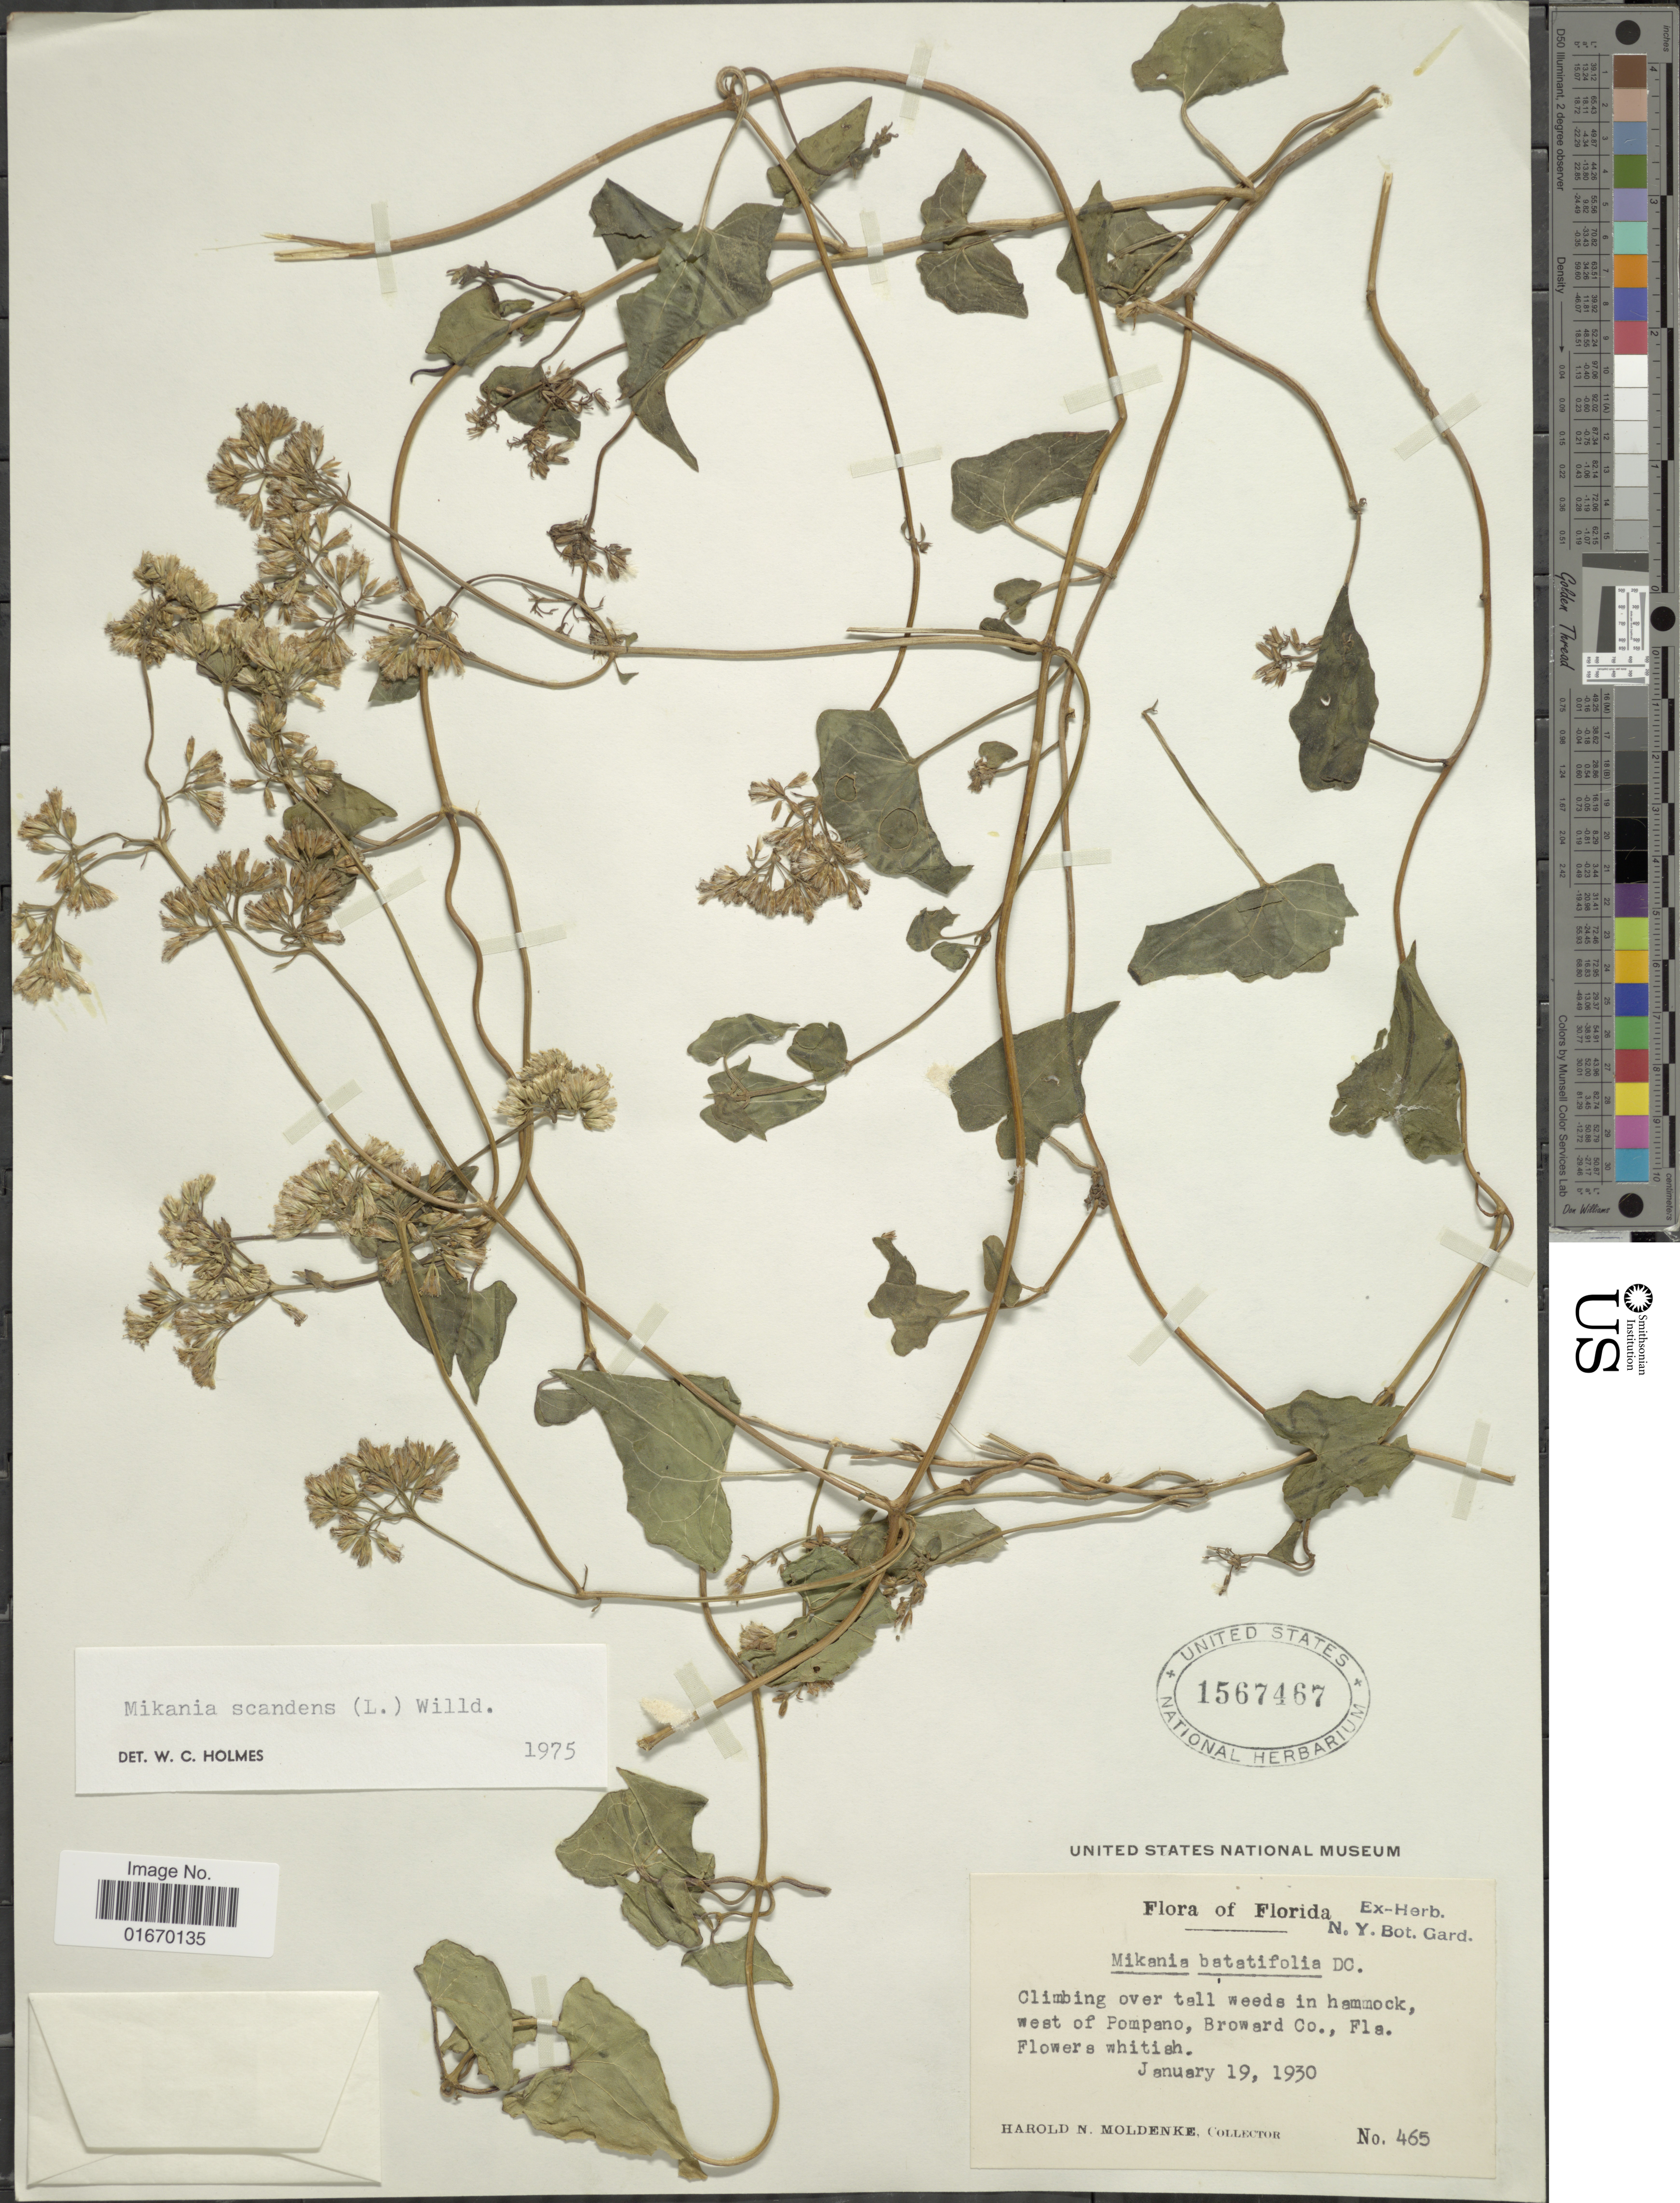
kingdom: Plantae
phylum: Tracheophyta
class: Magnoliopsida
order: Asterales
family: Asteraceae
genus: Mikania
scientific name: Mikania scandens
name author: (L.) Willd.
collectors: H. N. Moldenke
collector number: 465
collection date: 1930-01-19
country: United States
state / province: Florida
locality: West of Pompano, Broward Co., Fla.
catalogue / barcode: US 1567467